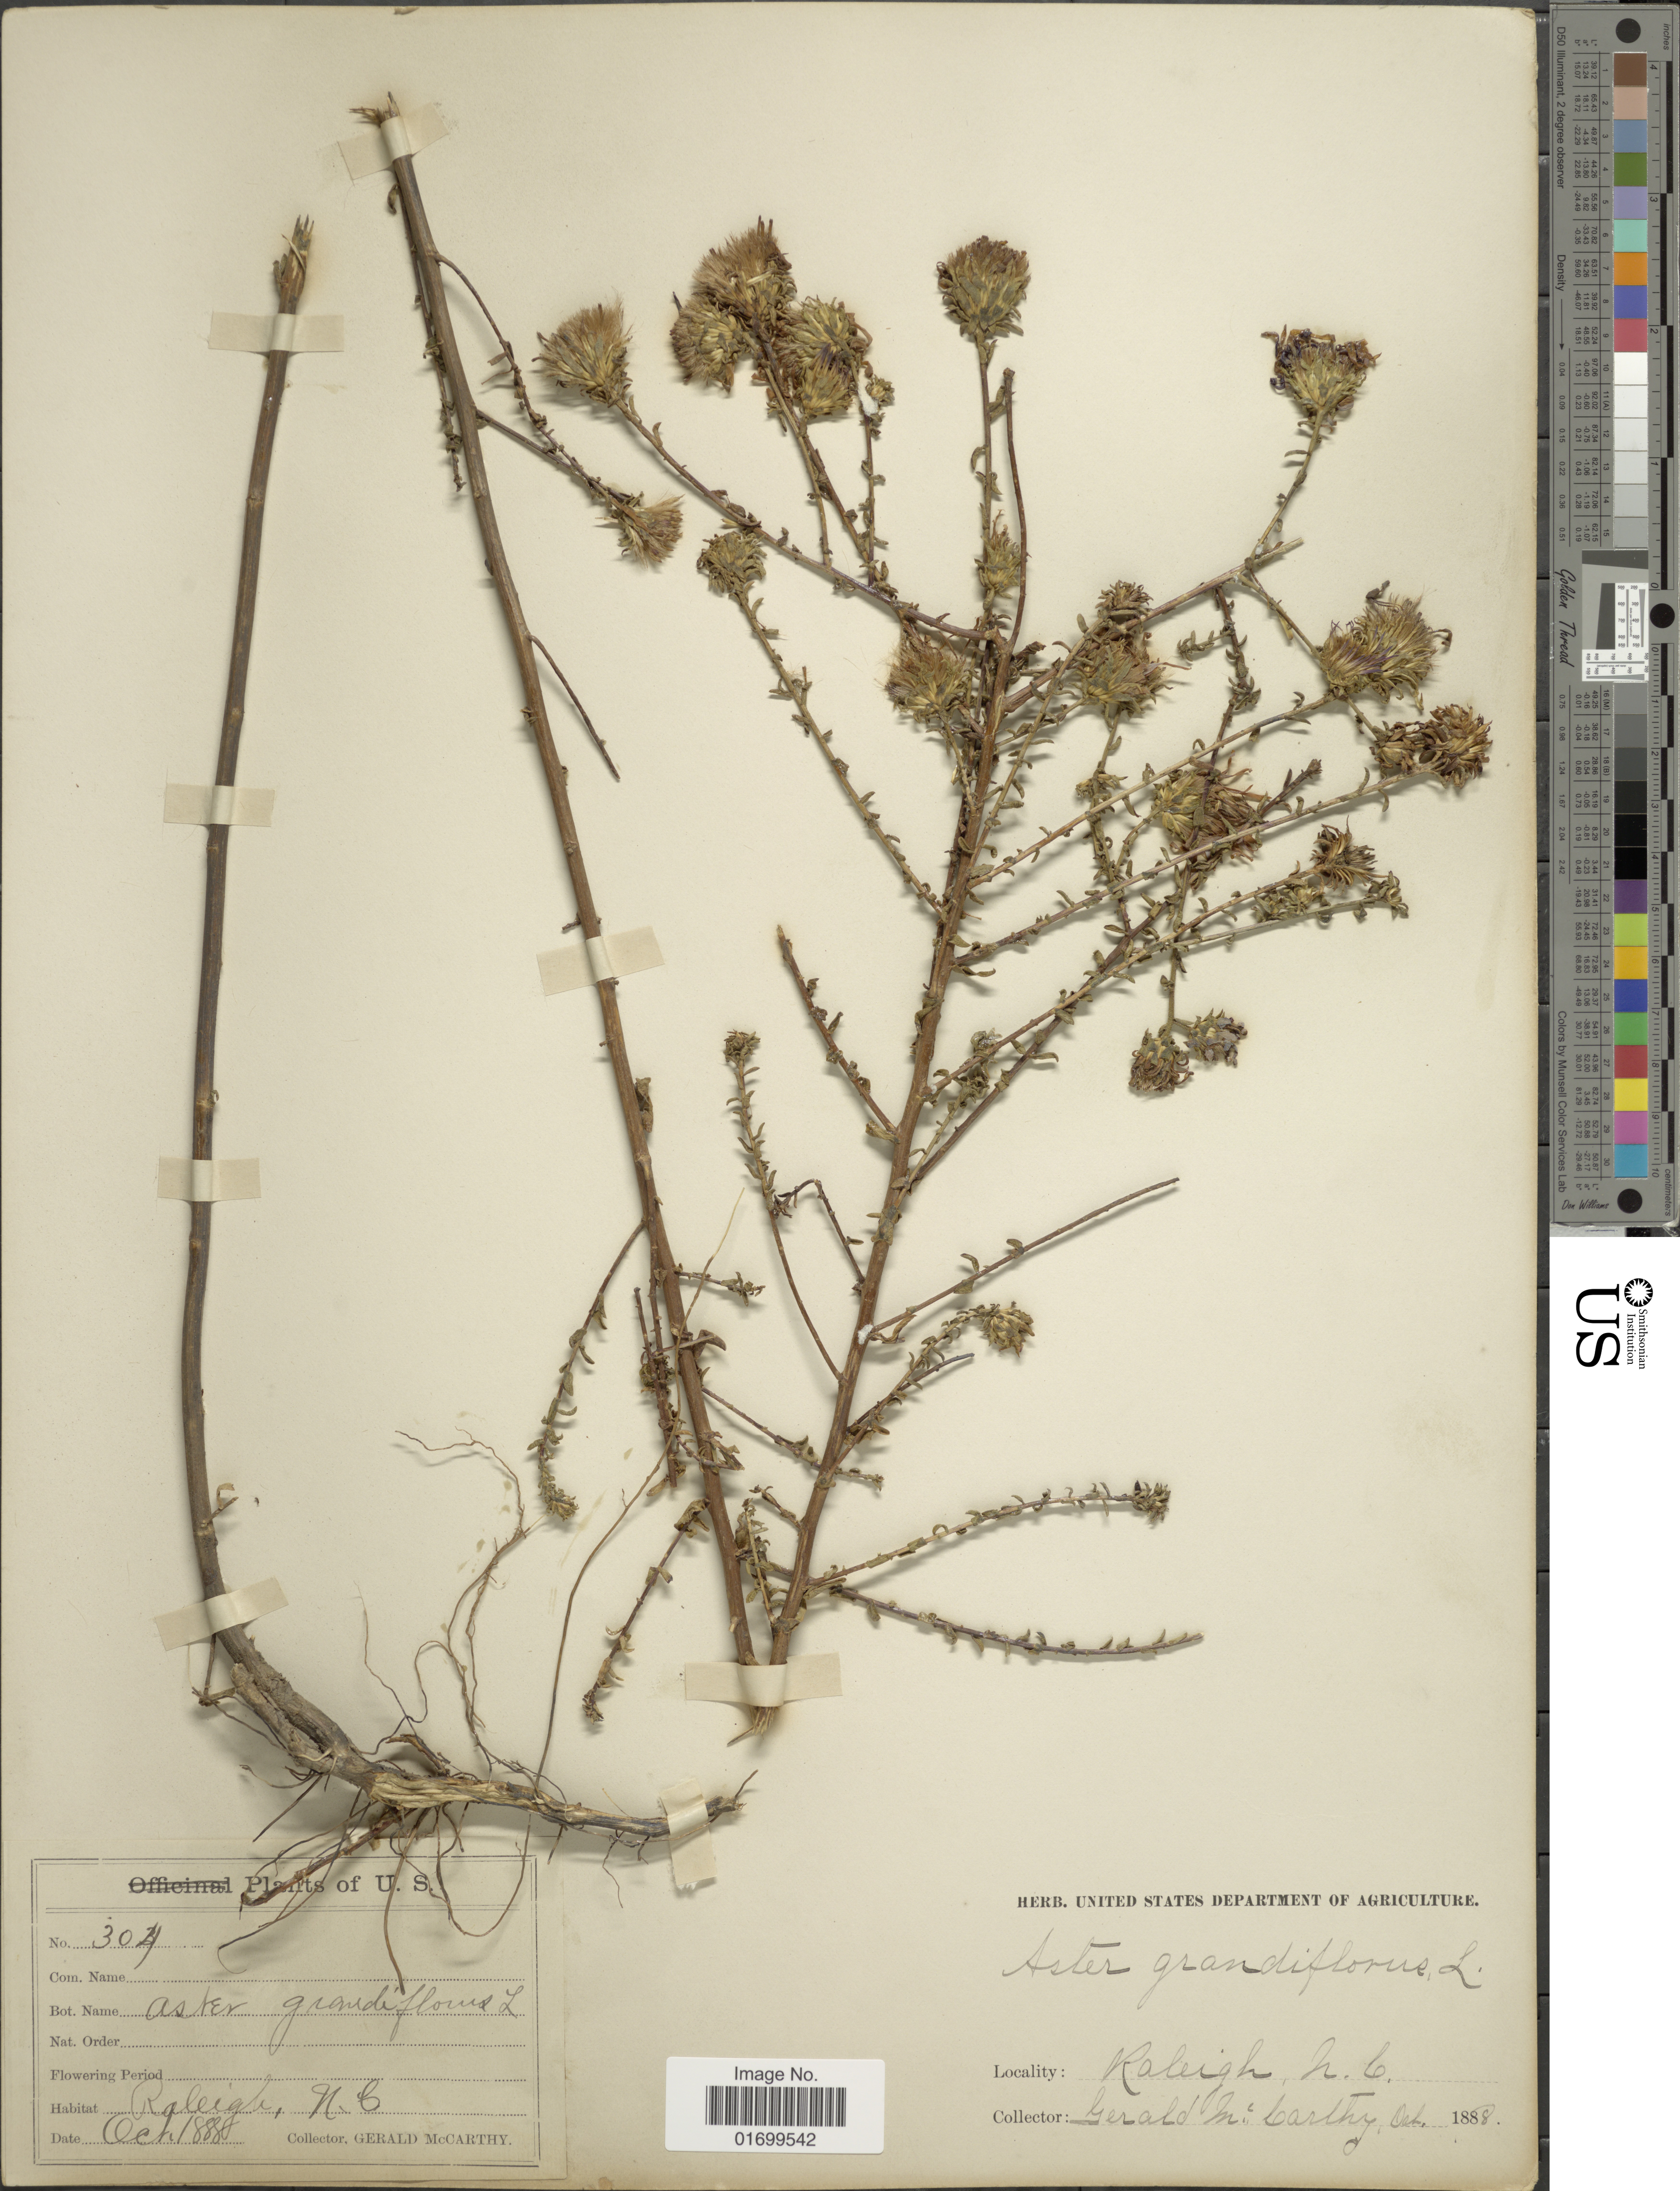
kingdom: Plantae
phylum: Tracheophyta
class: Magnoliopsida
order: Asterales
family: Asteraceae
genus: Symphyotrichum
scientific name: Symphyotrichum grandiflorum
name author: (L.) G.L. Nesom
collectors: G. McCarthy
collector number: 304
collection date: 1888-10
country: United States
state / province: North Carolina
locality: Raleigh.